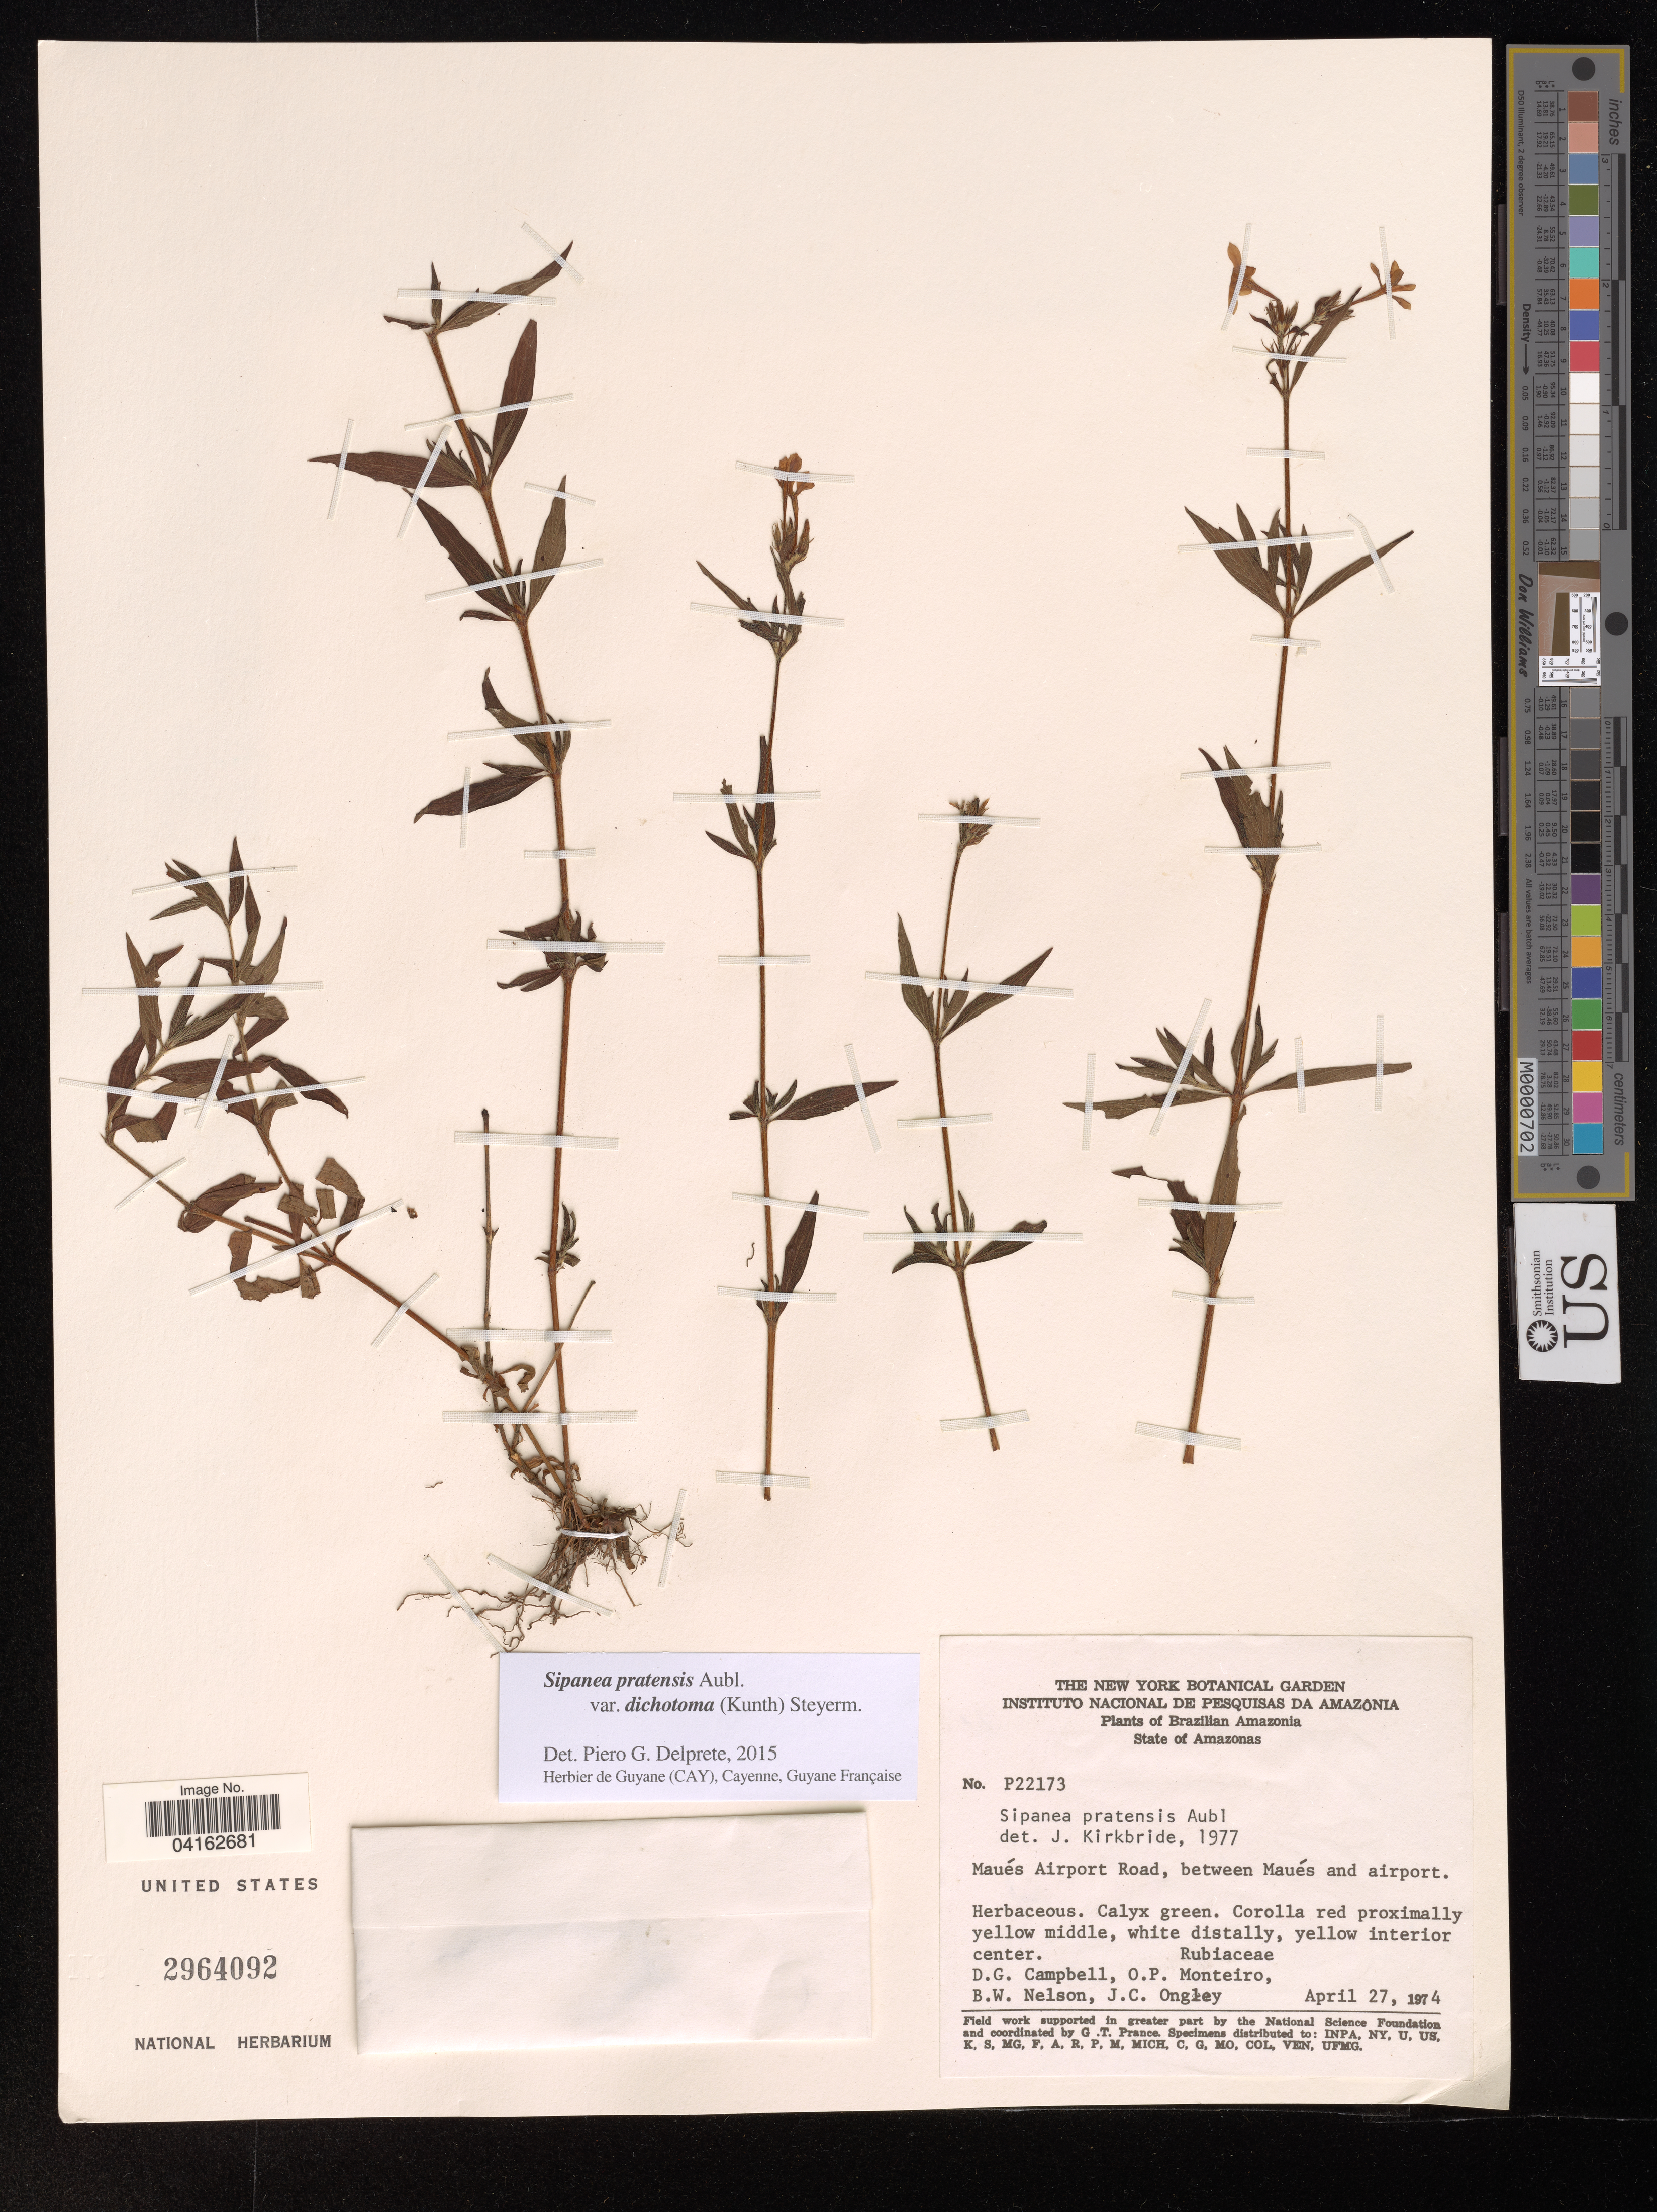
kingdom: Plantae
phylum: Tracheophyta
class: Magnoliopsida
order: Gentianales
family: Rubiaceae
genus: Sipanea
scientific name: Sipanea pratensis var. dichotoma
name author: (Kunth) Steyerm.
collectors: D. G. Campbell, O. Monteiro, B. W. Nelson & J. C. Ongley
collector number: P22173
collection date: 1974-04-27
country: Brazil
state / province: Amazonas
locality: Brazilian Amazonia. Maués Airport, between Maués and airport.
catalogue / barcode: US 2964092